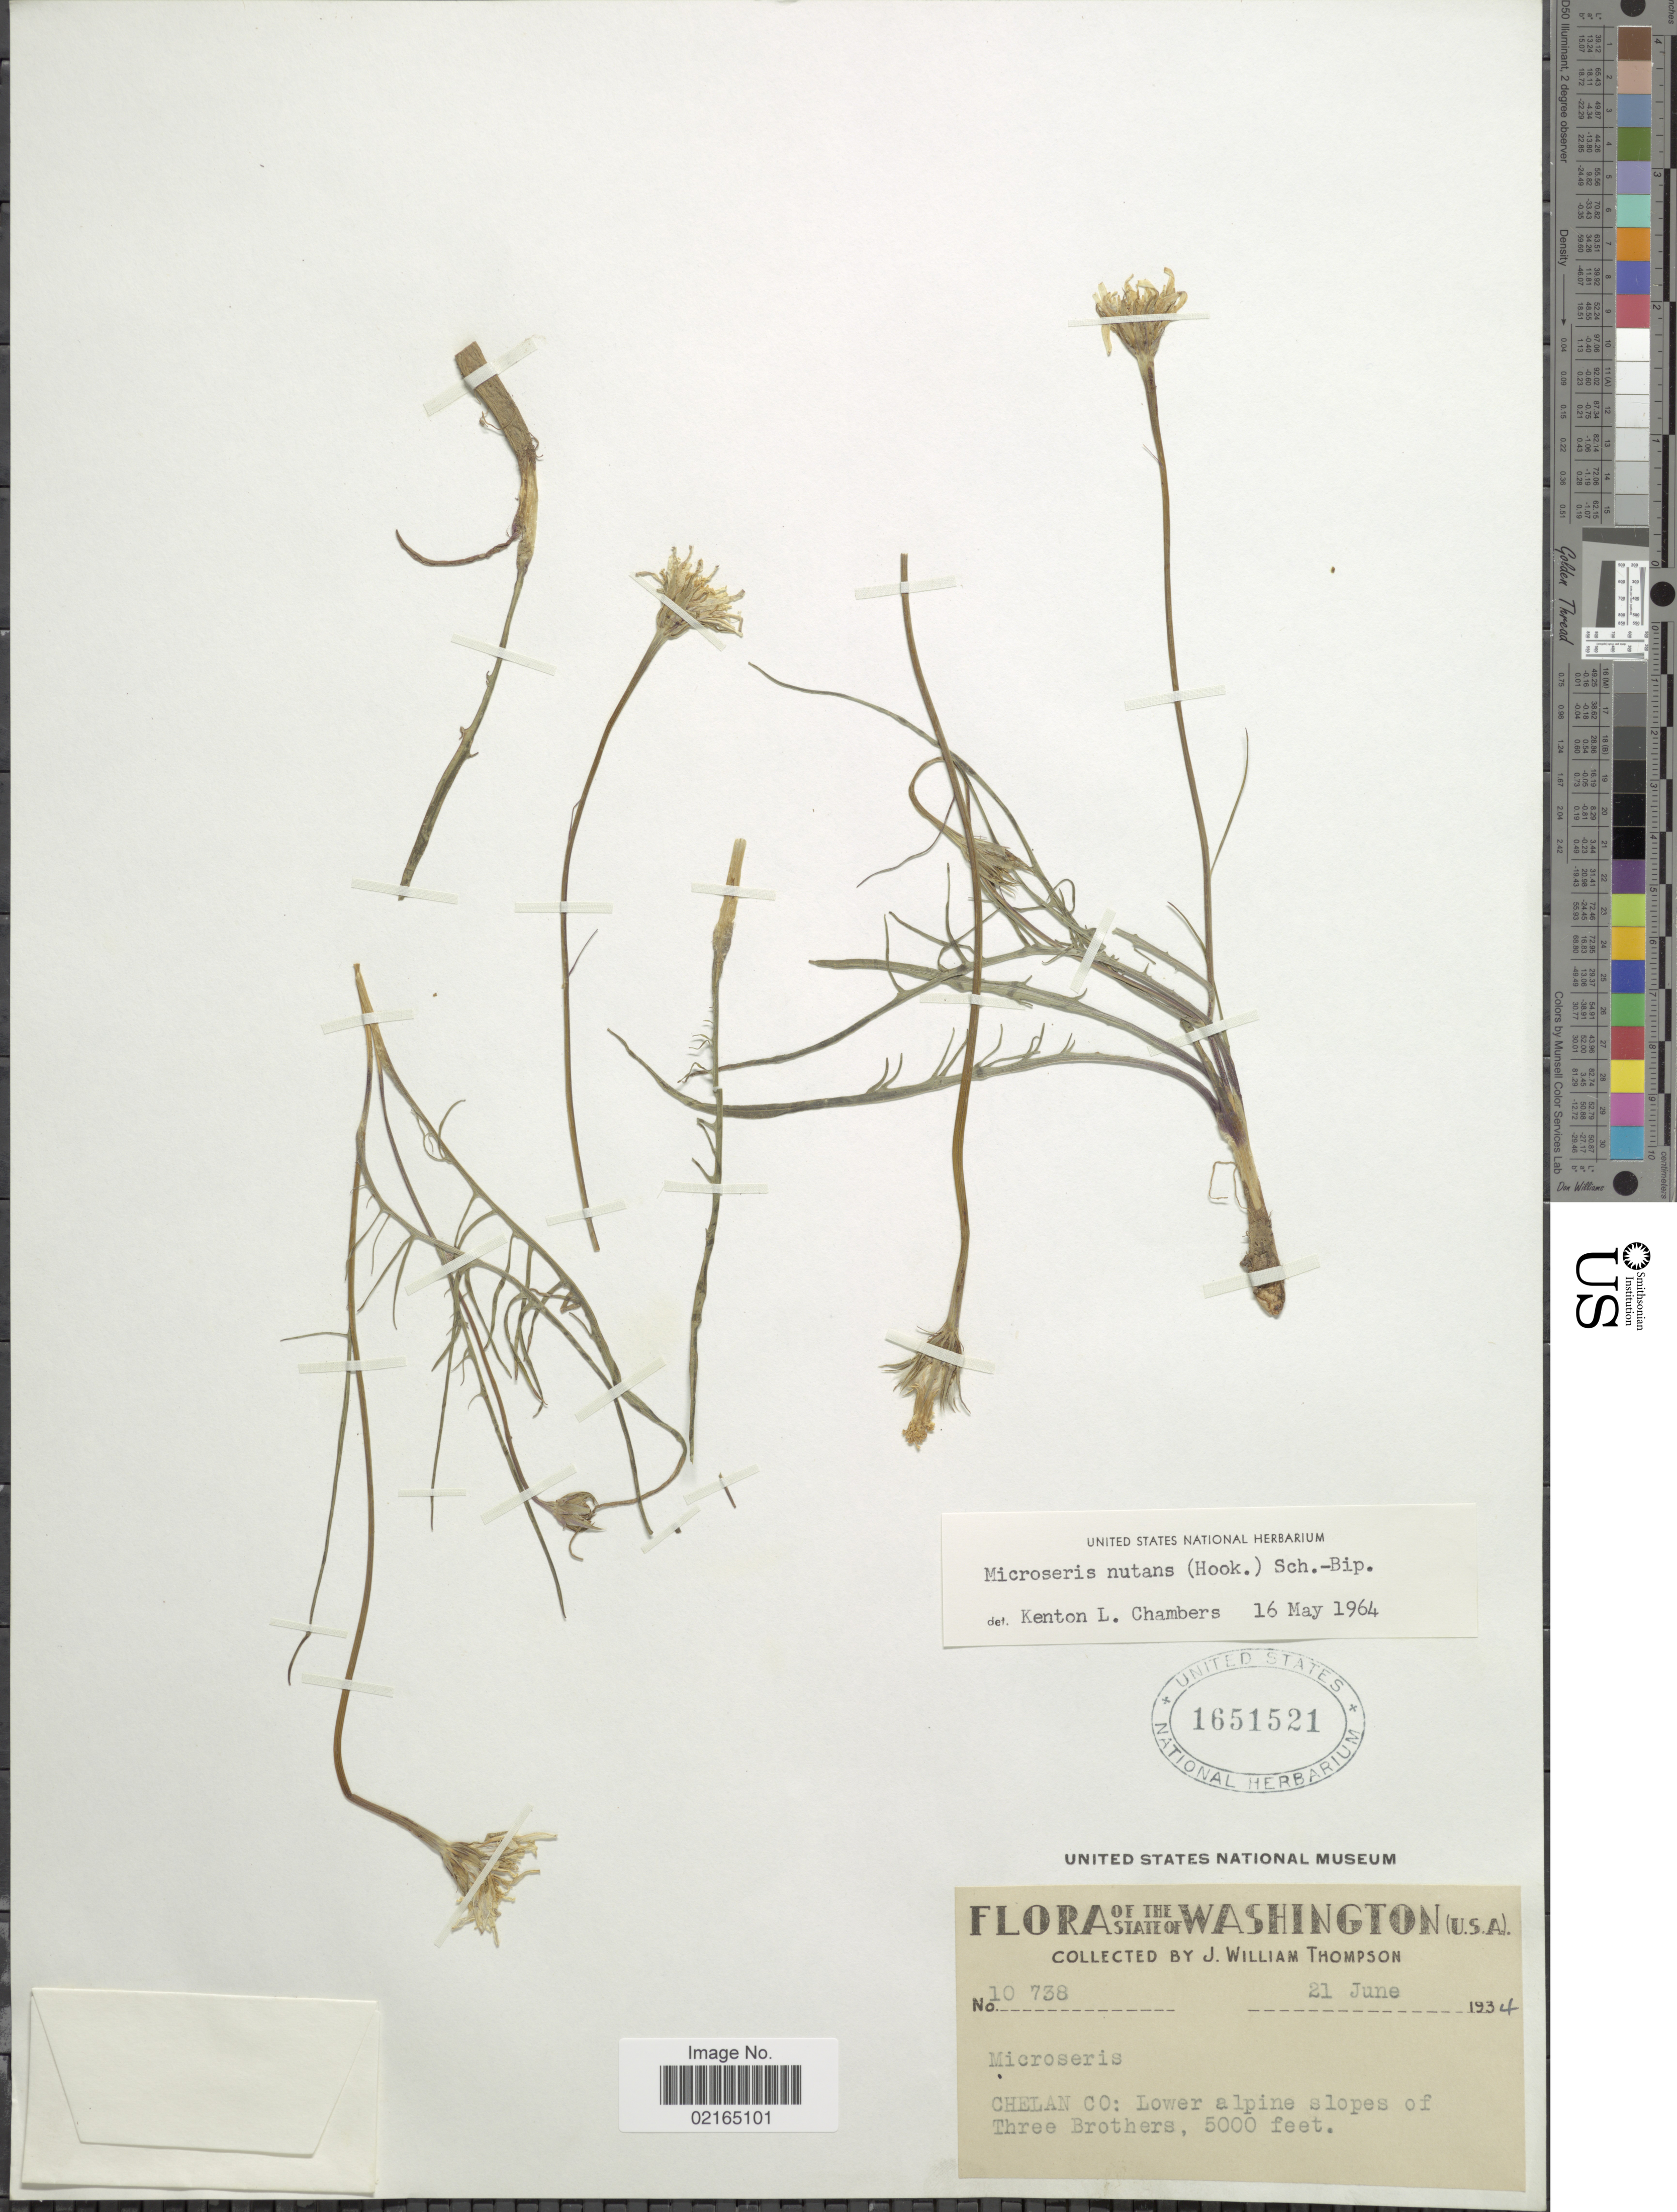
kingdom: Plantae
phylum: Tracheophyta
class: Magnoliopsida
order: Asterales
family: Asteraceae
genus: Microseris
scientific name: Microseris nutans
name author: (Hook.) Sch. Bip.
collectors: J. W. Thompson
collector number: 10738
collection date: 1934-06-21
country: United States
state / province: Washington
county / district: Chelan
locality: Chelan Co: lower alpine slopes of Three Brothers.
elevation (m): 1524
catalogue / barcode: US 1651521